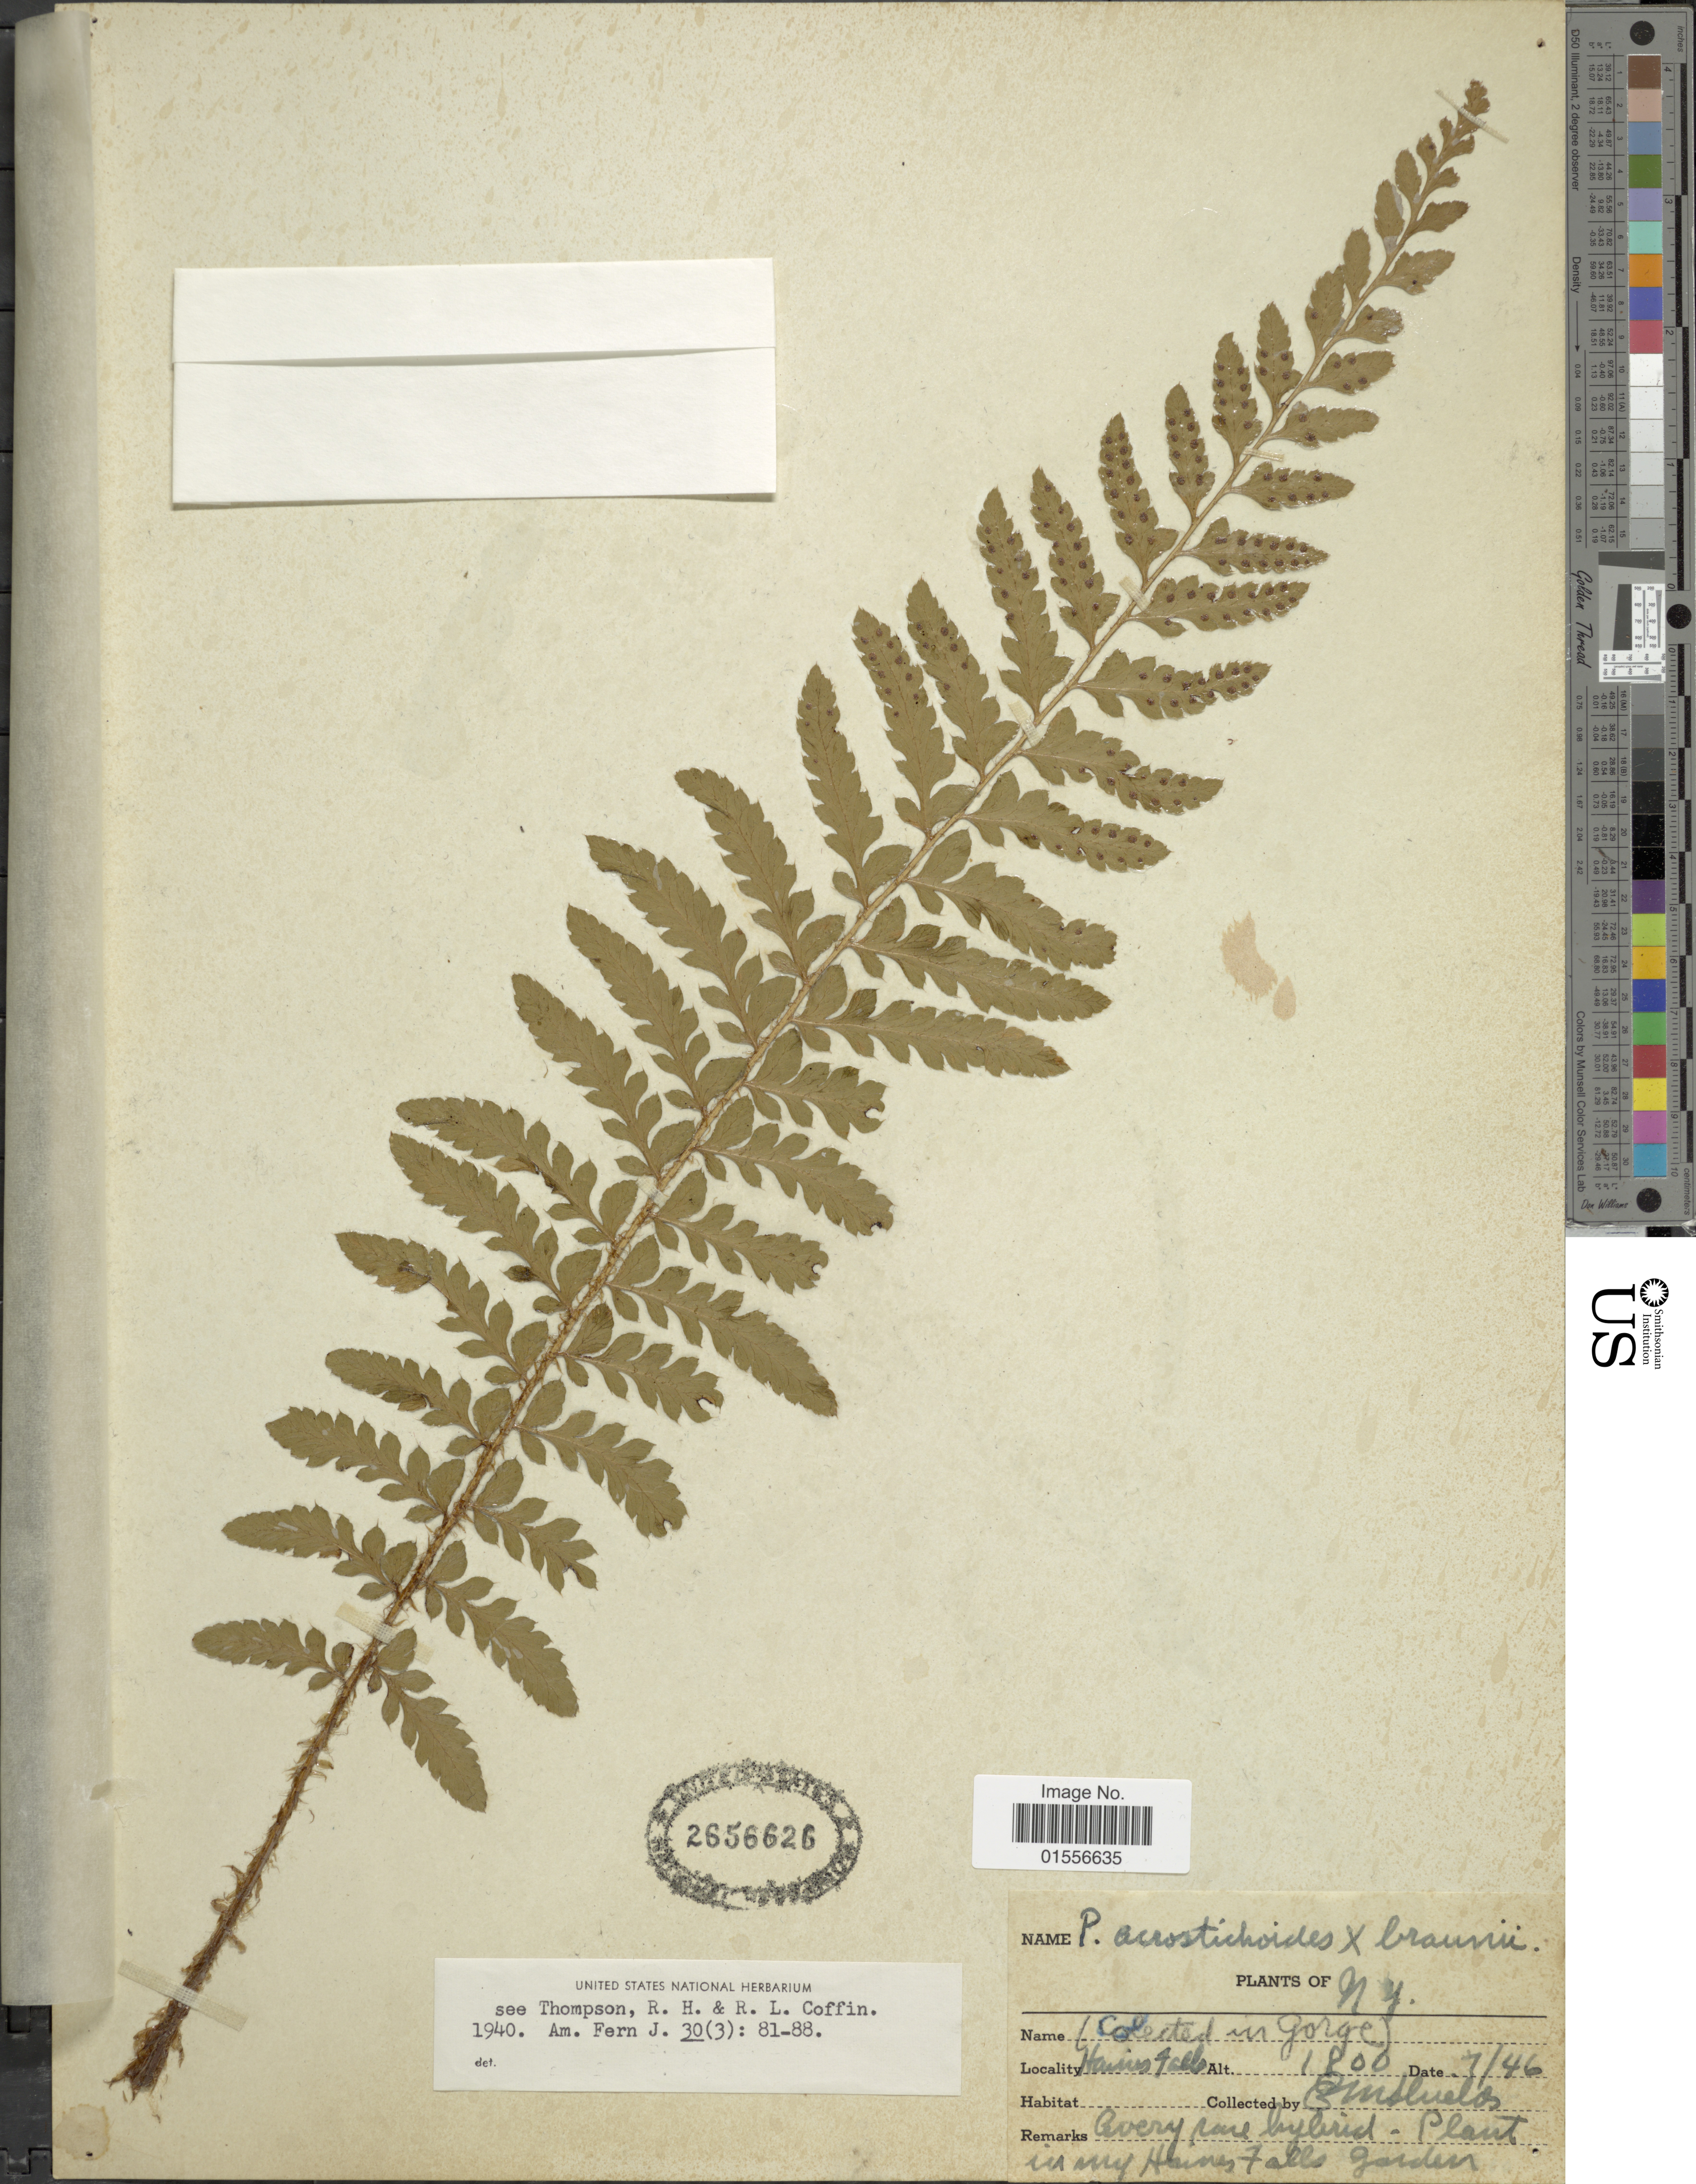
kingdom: Plantae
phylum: Tracheophyta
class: Polypodiopsida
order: Polypodiales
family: Dryopteridaceae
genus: Polystichum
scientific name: Polystichum acrostichoides x P. braunii (Spenn.) Fée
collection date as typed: Transcribed d/m/y: /7/46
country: United States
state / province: New York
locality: Haines Falls.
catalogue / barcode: US 2656626